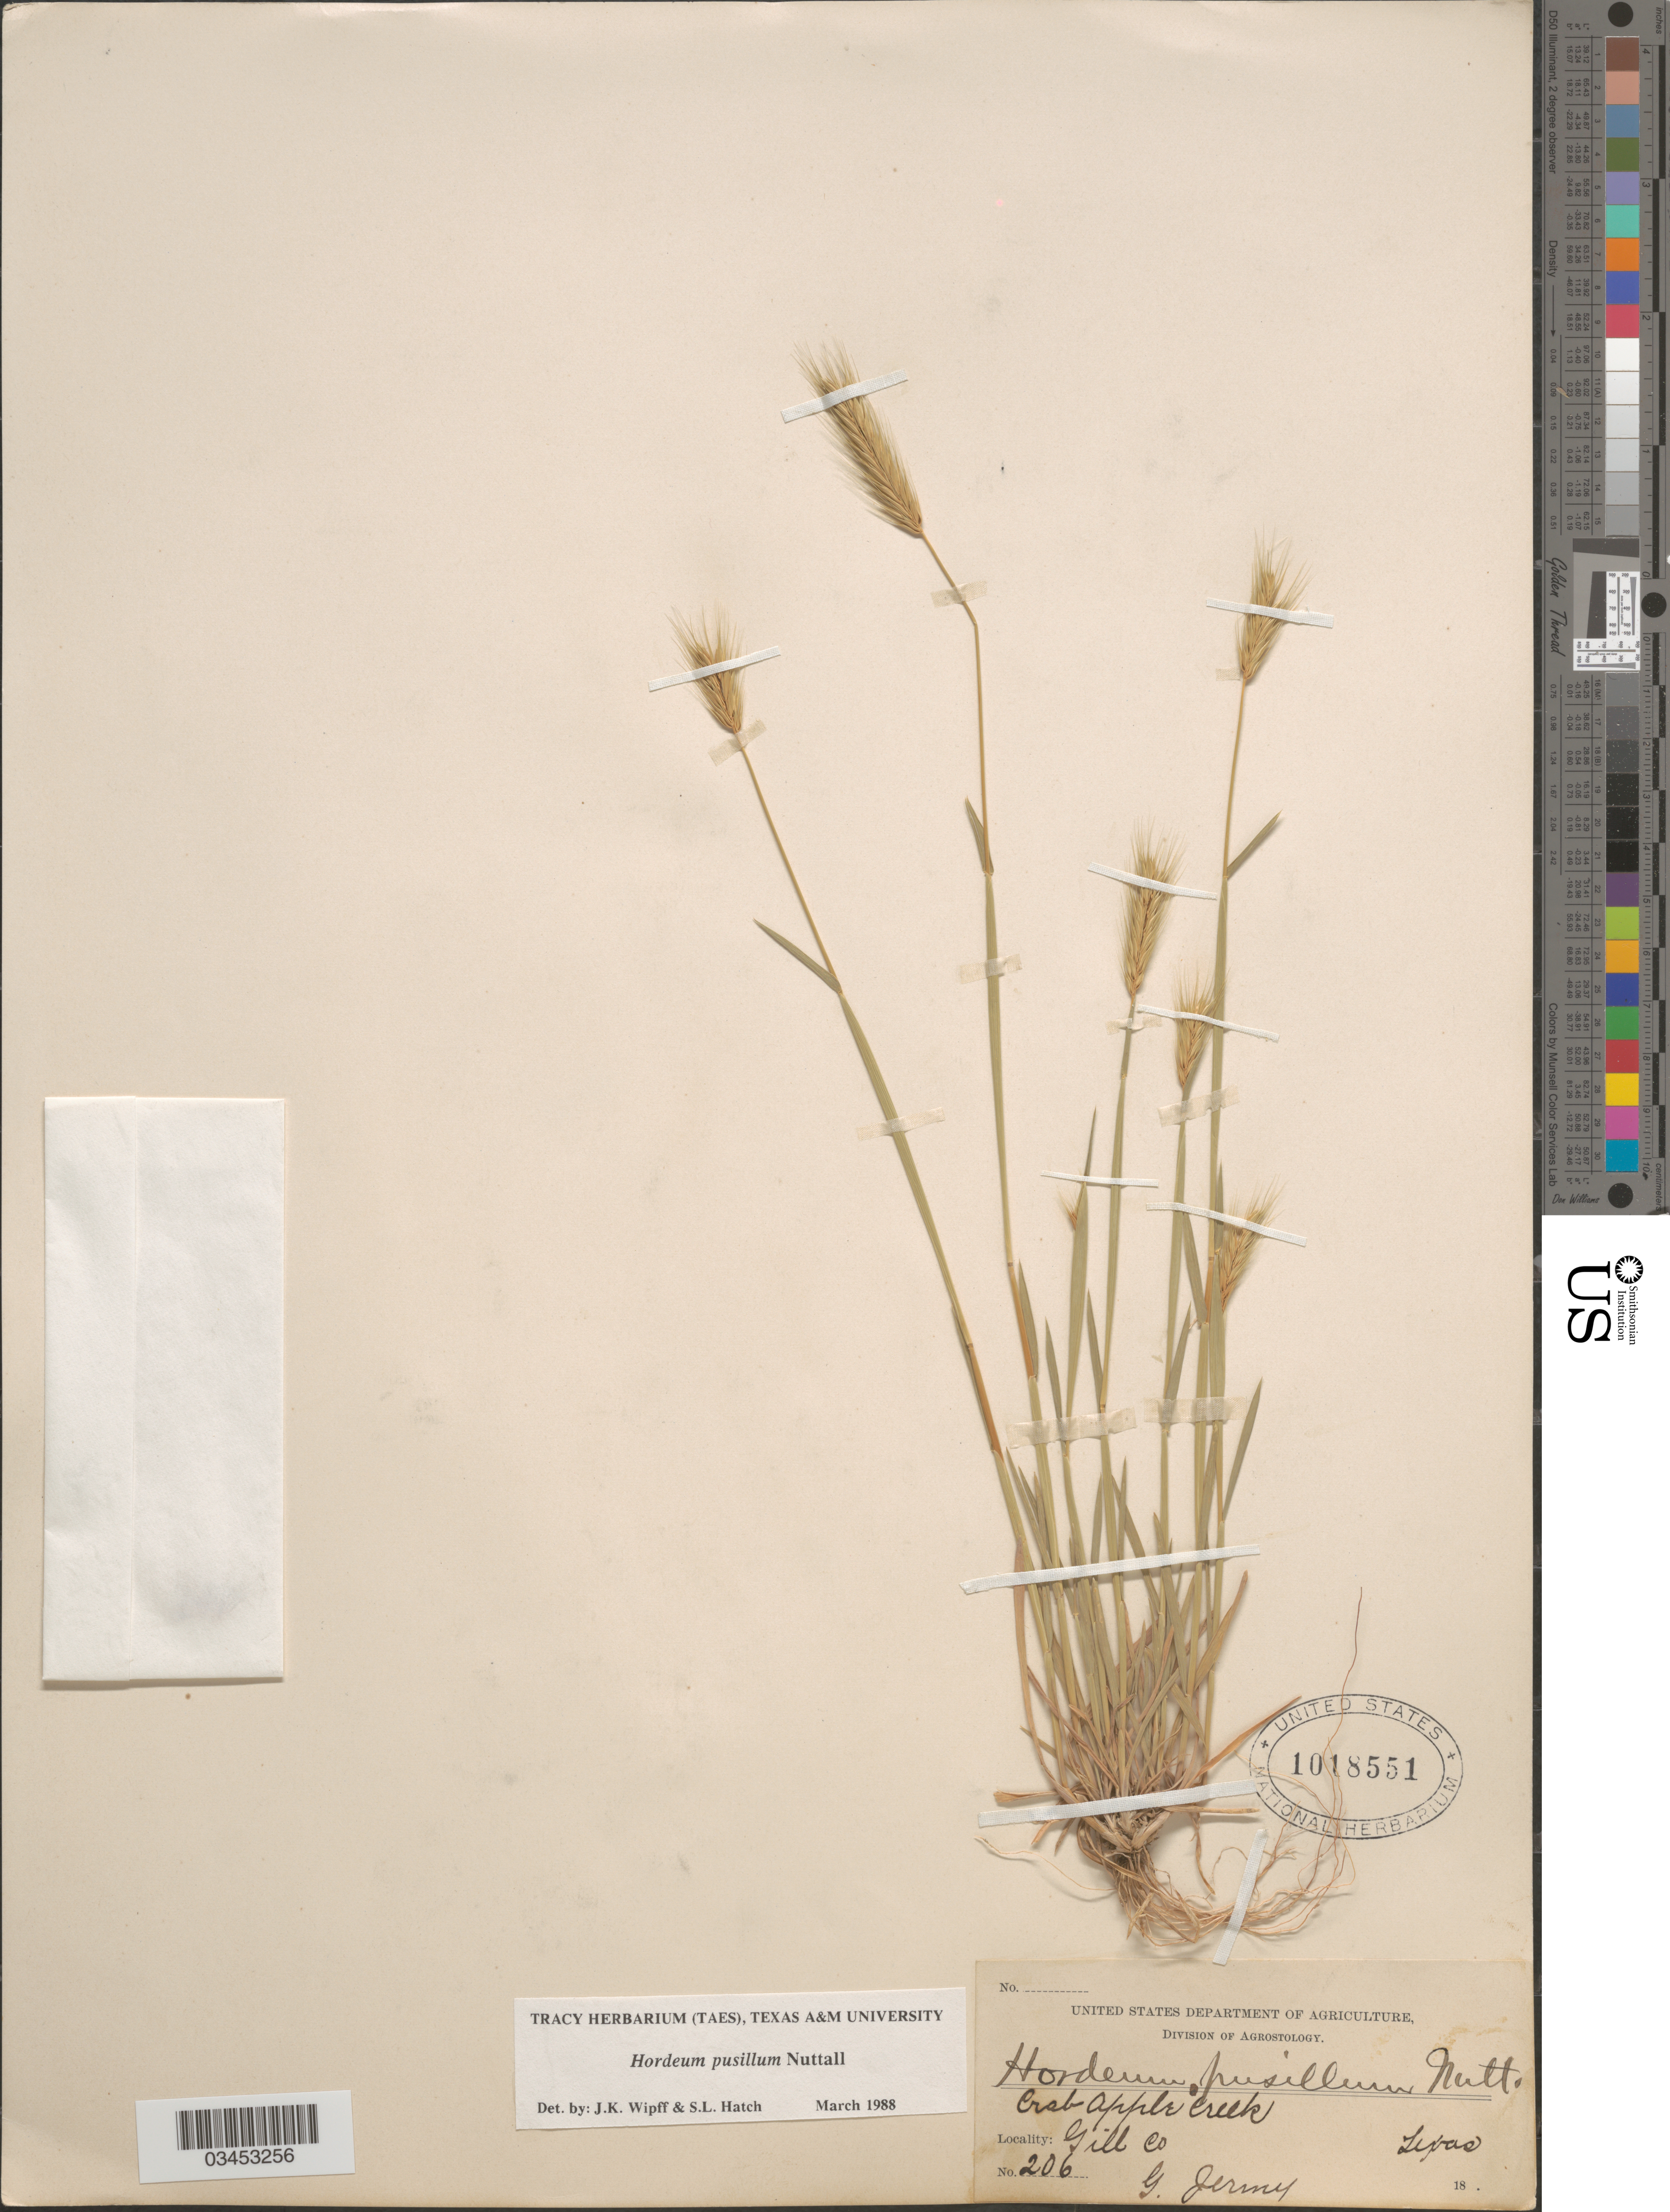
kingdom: Plantae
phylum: Tracheophyta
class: Liliopsida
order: Poales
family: Poaceae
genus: Hordeum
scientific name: Hordeum pusillum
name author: Nutt.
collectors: G. Jermy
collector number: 206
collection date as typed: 18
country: United States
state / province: Texas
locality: Crab Apple Creek. Gill Co.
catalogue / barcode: US 1018551